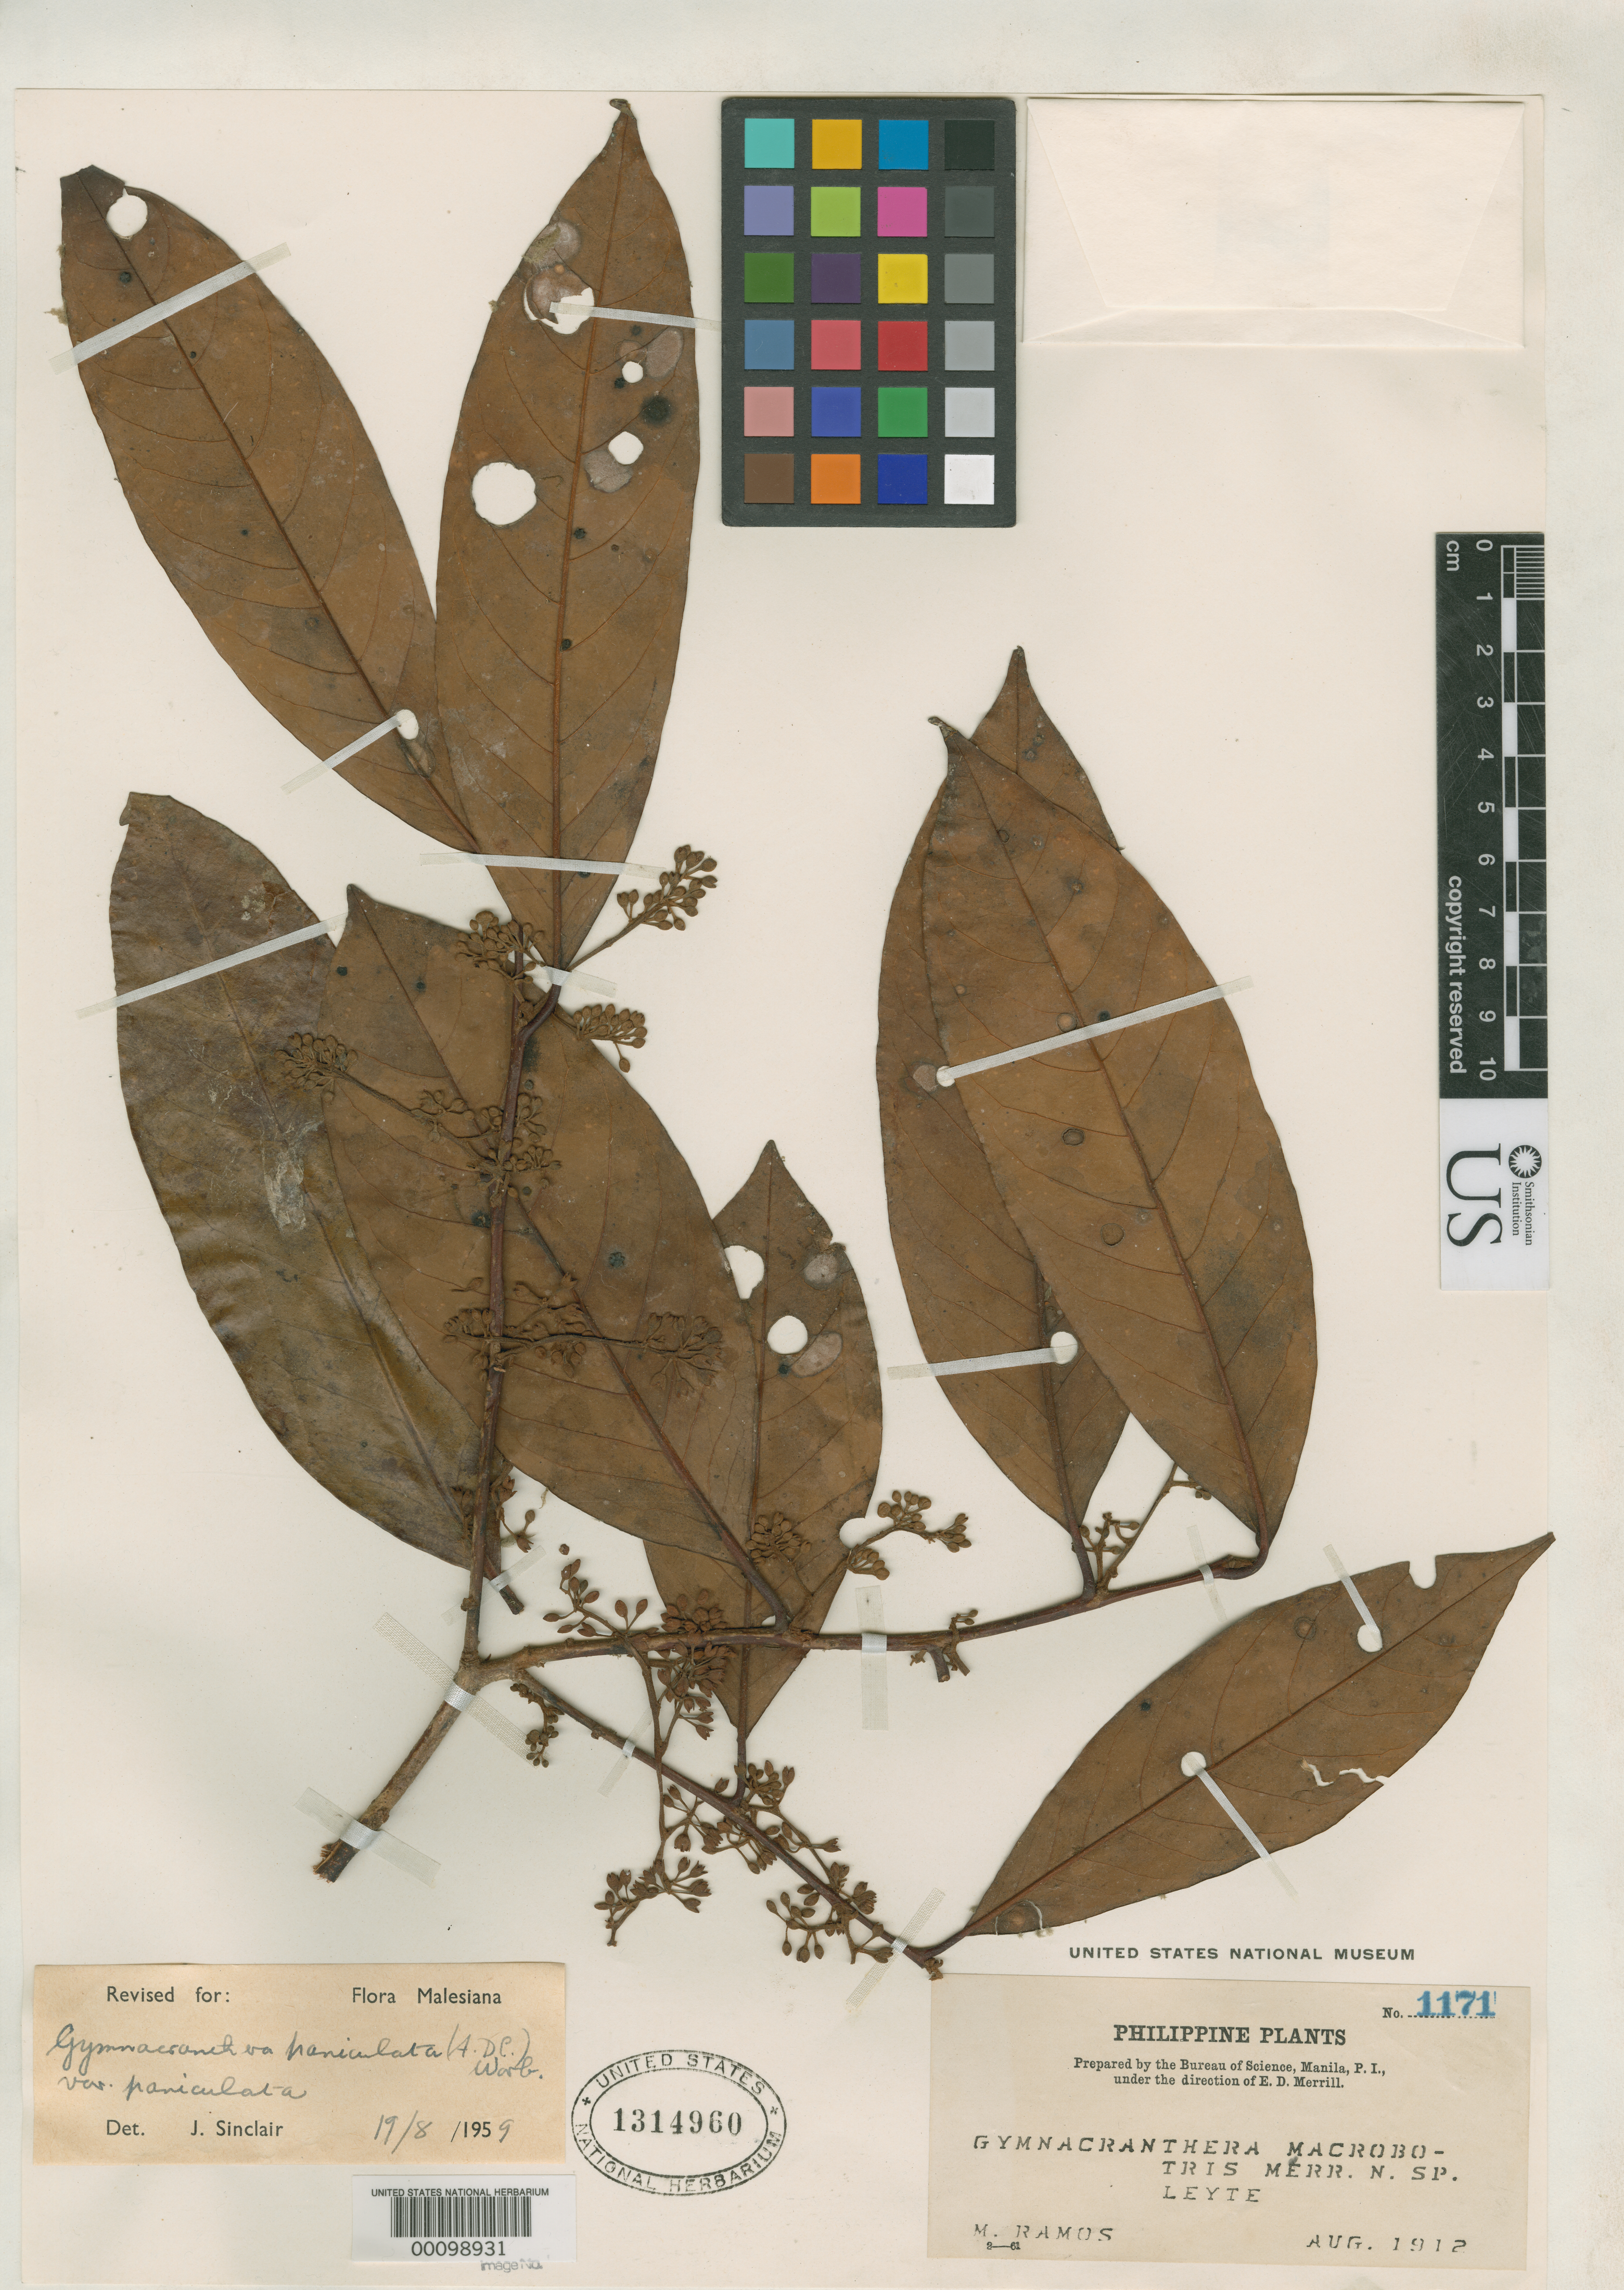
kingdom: Plantae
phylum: Tracheophyta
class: Magnoliopsida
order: Magnoliales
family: Myristicaceae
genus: Gymnacranthera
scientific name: Gymnacranthera macrobotrys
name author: Merr.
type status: Isotype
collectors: M. Ramos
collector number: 1171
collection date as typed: Aug 1912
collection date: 1912-08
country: Philippines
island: Leyte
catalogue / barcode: US 1314960